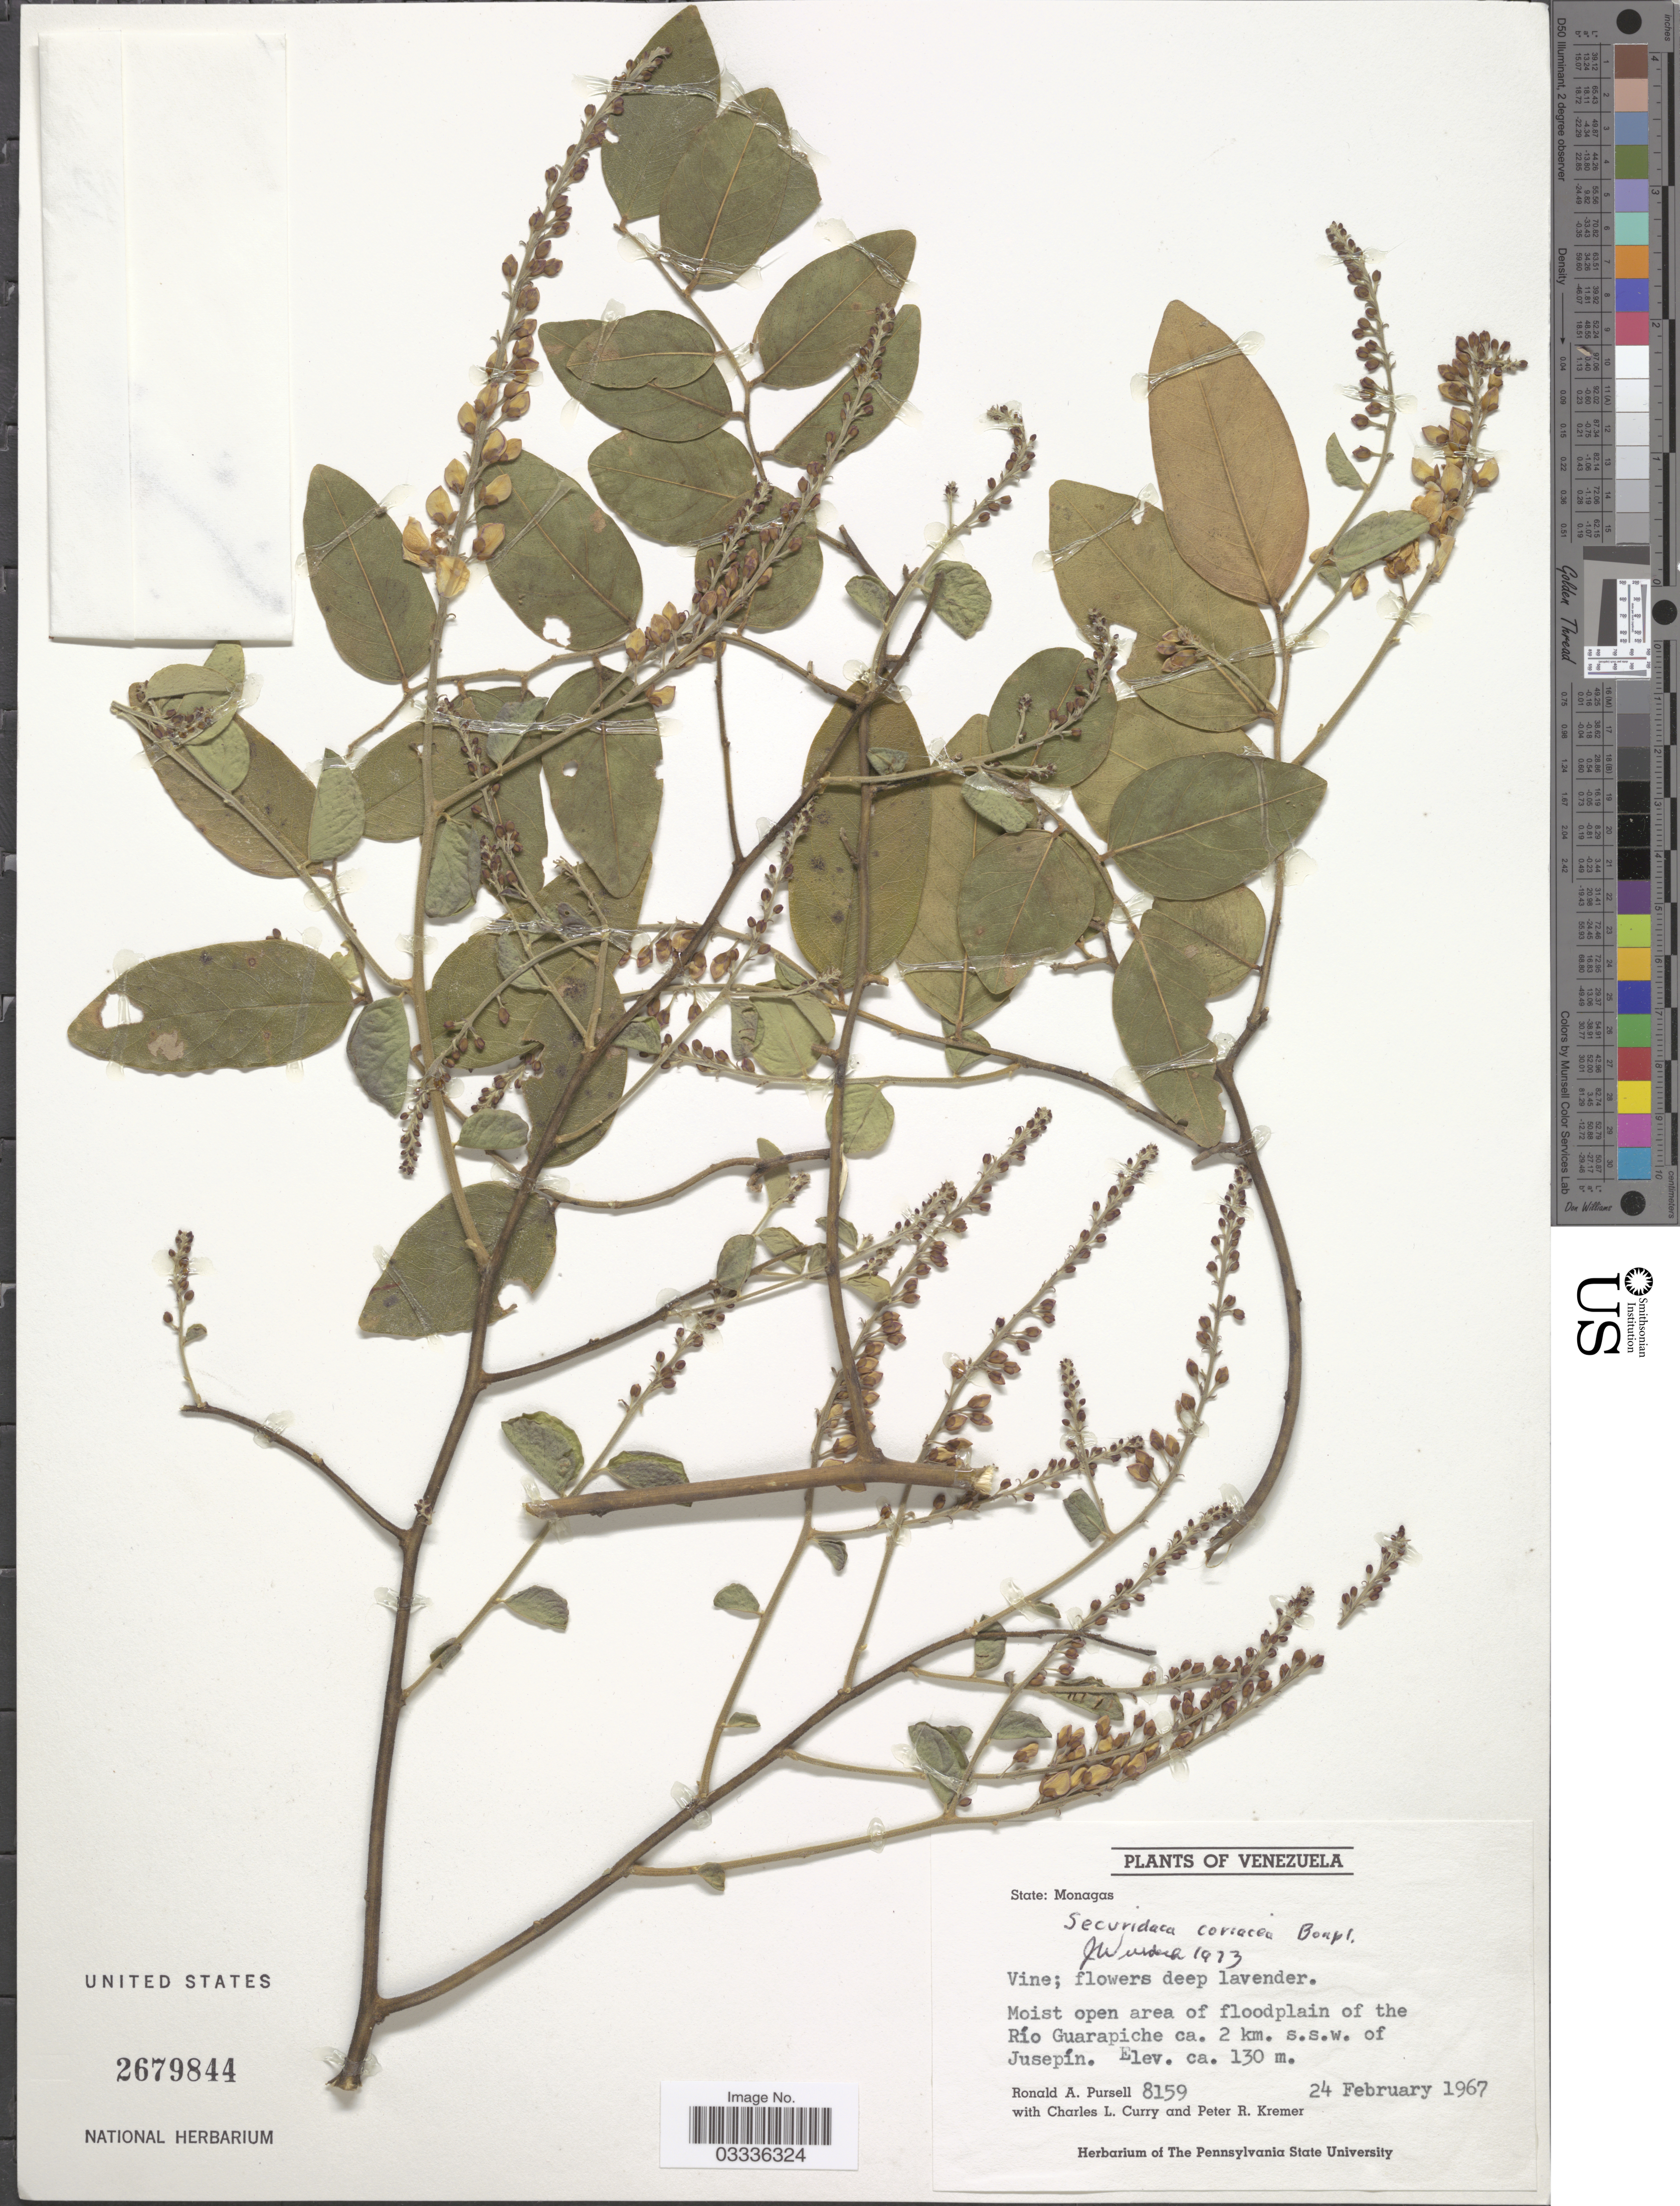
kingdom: Plantae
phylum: Tracheophyta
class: Magnoliopsida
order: Fabales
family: Polygalaceae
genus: Securidaca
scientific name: Securidaca coriacea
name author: Bonpl. ex Steud.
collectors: R. A. Pursell, C. L. Curry & P. Kremer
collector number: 8159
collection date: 1967-02-24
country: Venezuela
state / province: Monagas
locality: Moist open area of floodplain of the Río Guarapiche ca. 2 km. s.s.w. of Jusepín.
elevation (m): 130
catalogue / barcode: US 2679844